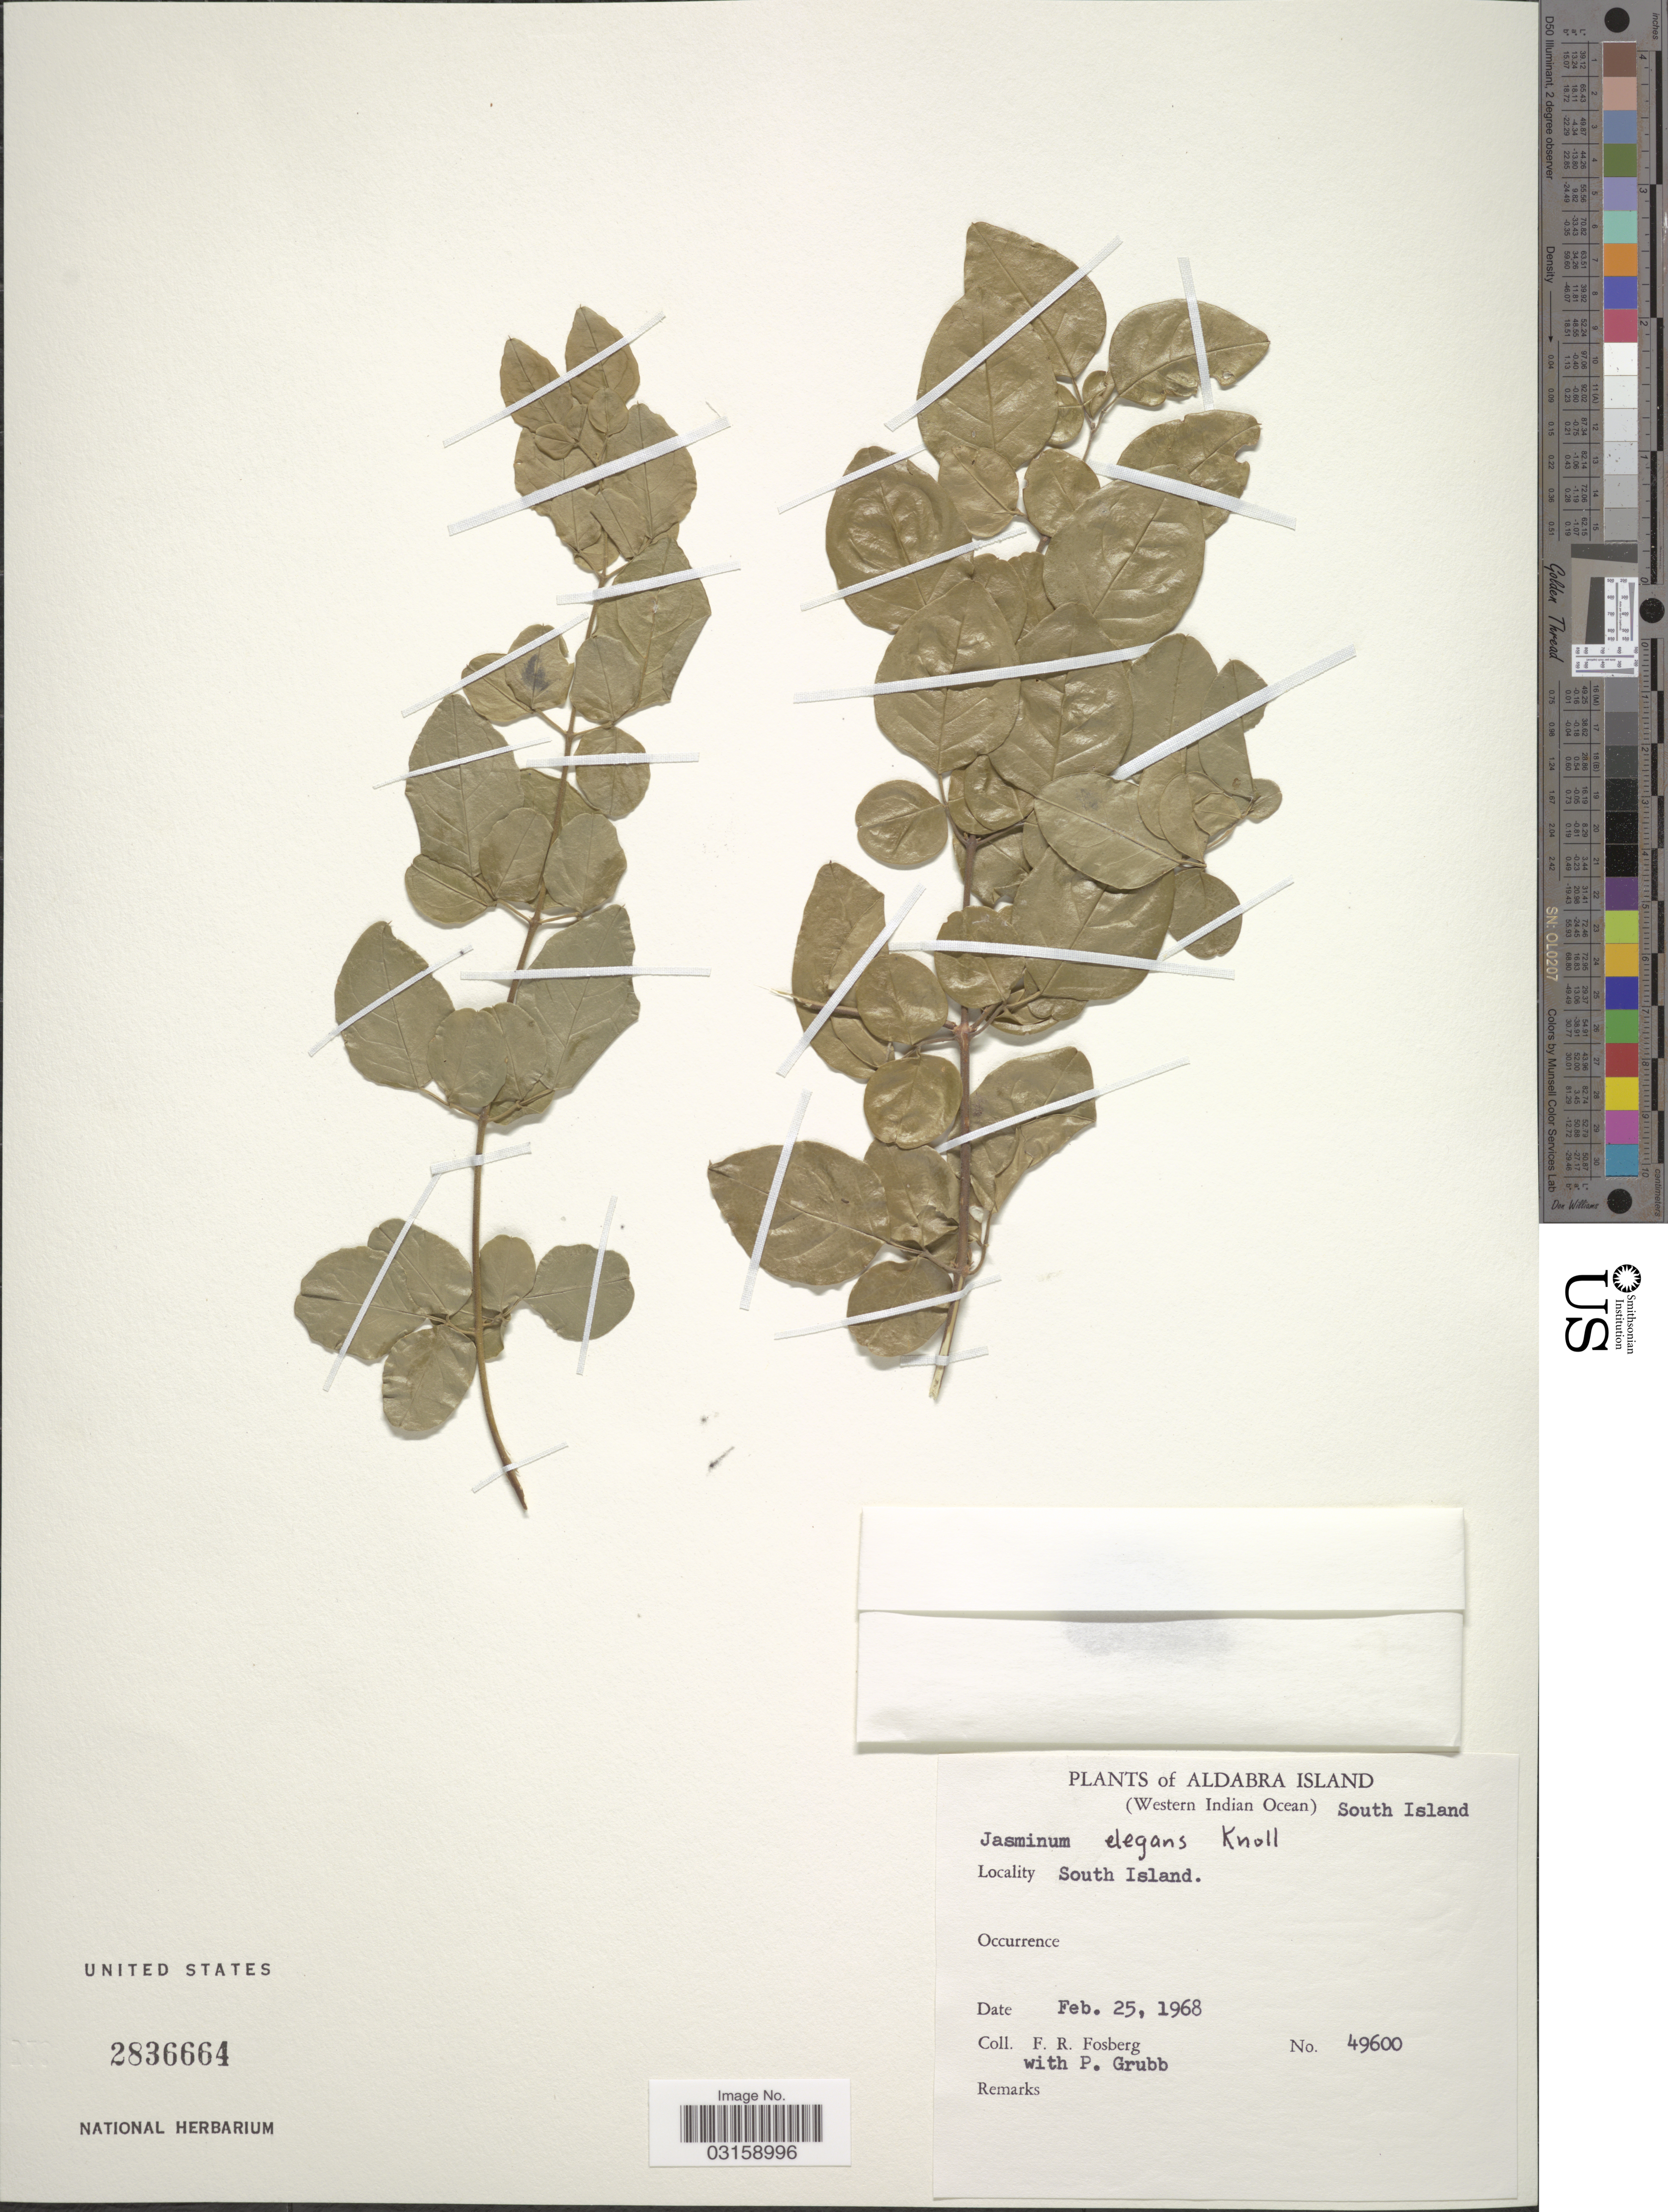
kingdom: Plantae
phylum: Tracheophyta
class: Magnoliopsida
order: Lamiales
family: Oleaceae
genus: Jasminum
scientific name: Jasminum elegans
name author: Knobl.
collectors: F. R. Fosberg & P. J. Grubb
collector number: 49600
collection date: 1968-02-25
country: Seychelles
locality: Aldabra Island. (Western Indian Ocean). South Island. South Island.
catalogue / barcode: US 2836664